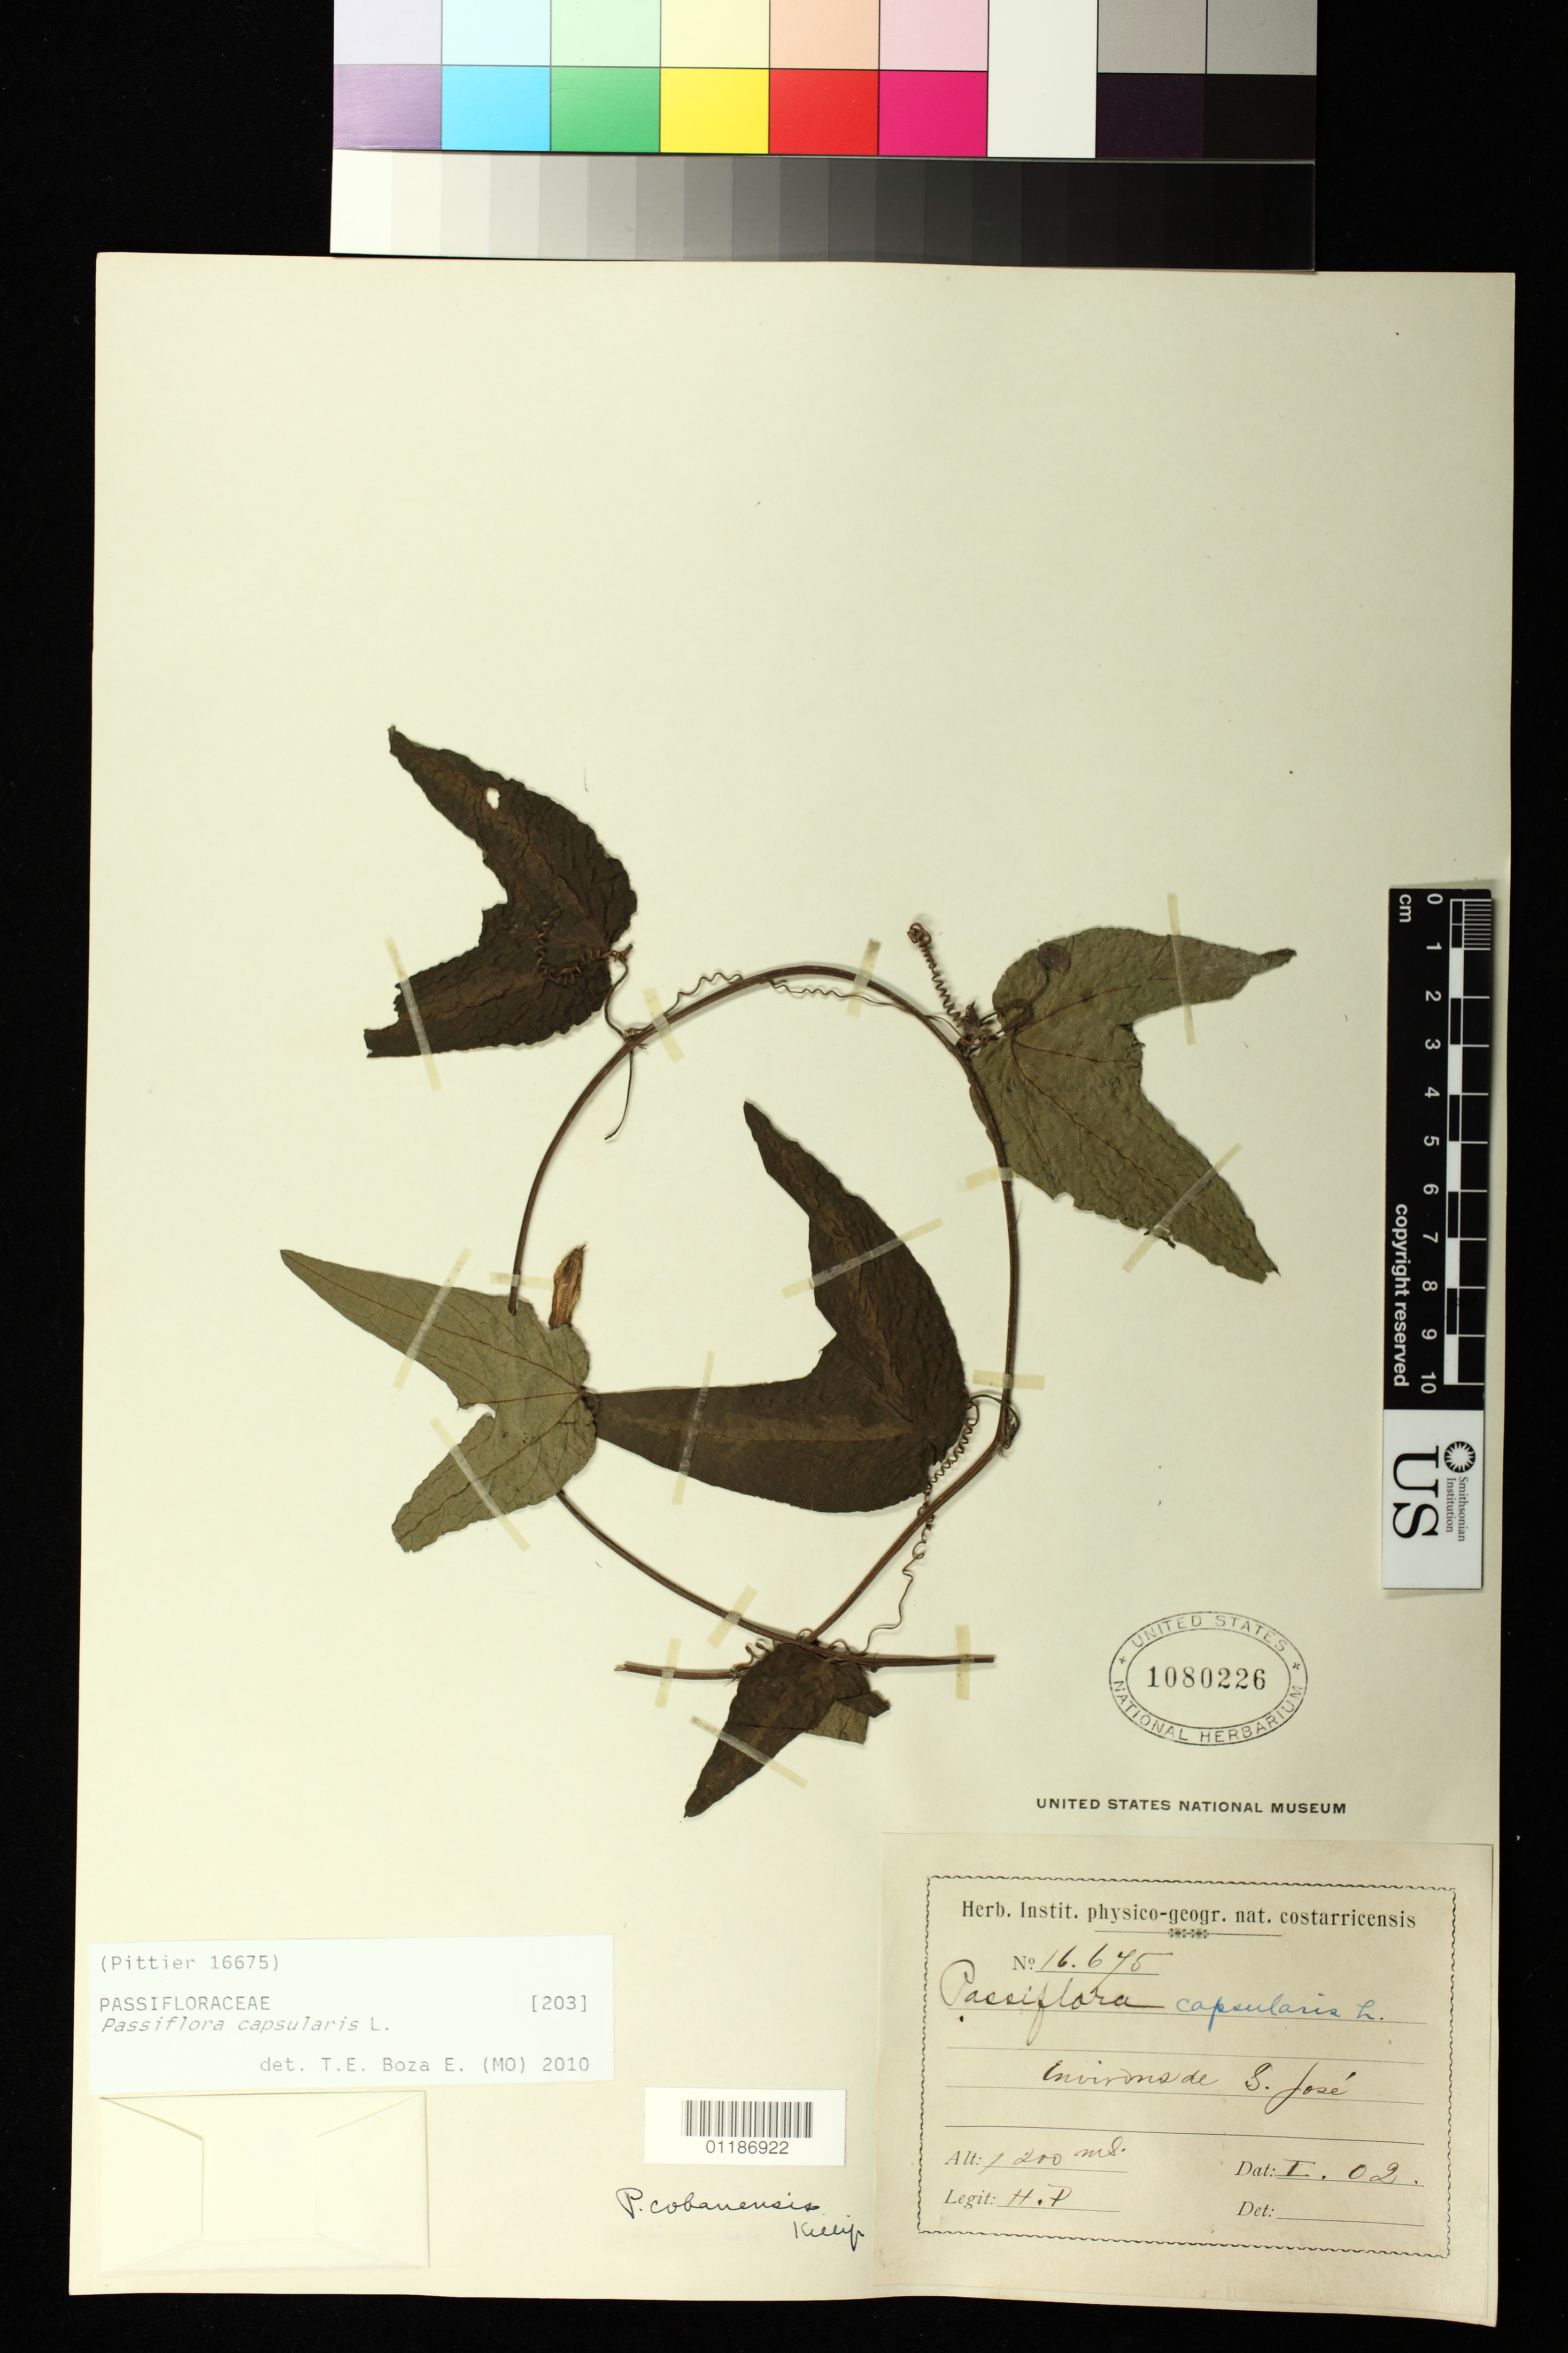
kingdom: Plantae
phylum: Tracheophyta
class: Magnoliopsida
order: Malpighiales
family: Passifloraceae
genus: Passiflora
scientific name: Passiflora capsularis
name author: L.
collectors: H. F. Pittier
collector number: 16675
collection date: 1902-01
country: Costa Rica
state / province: San José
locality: San José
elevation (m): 1200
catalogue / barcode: US 1080226